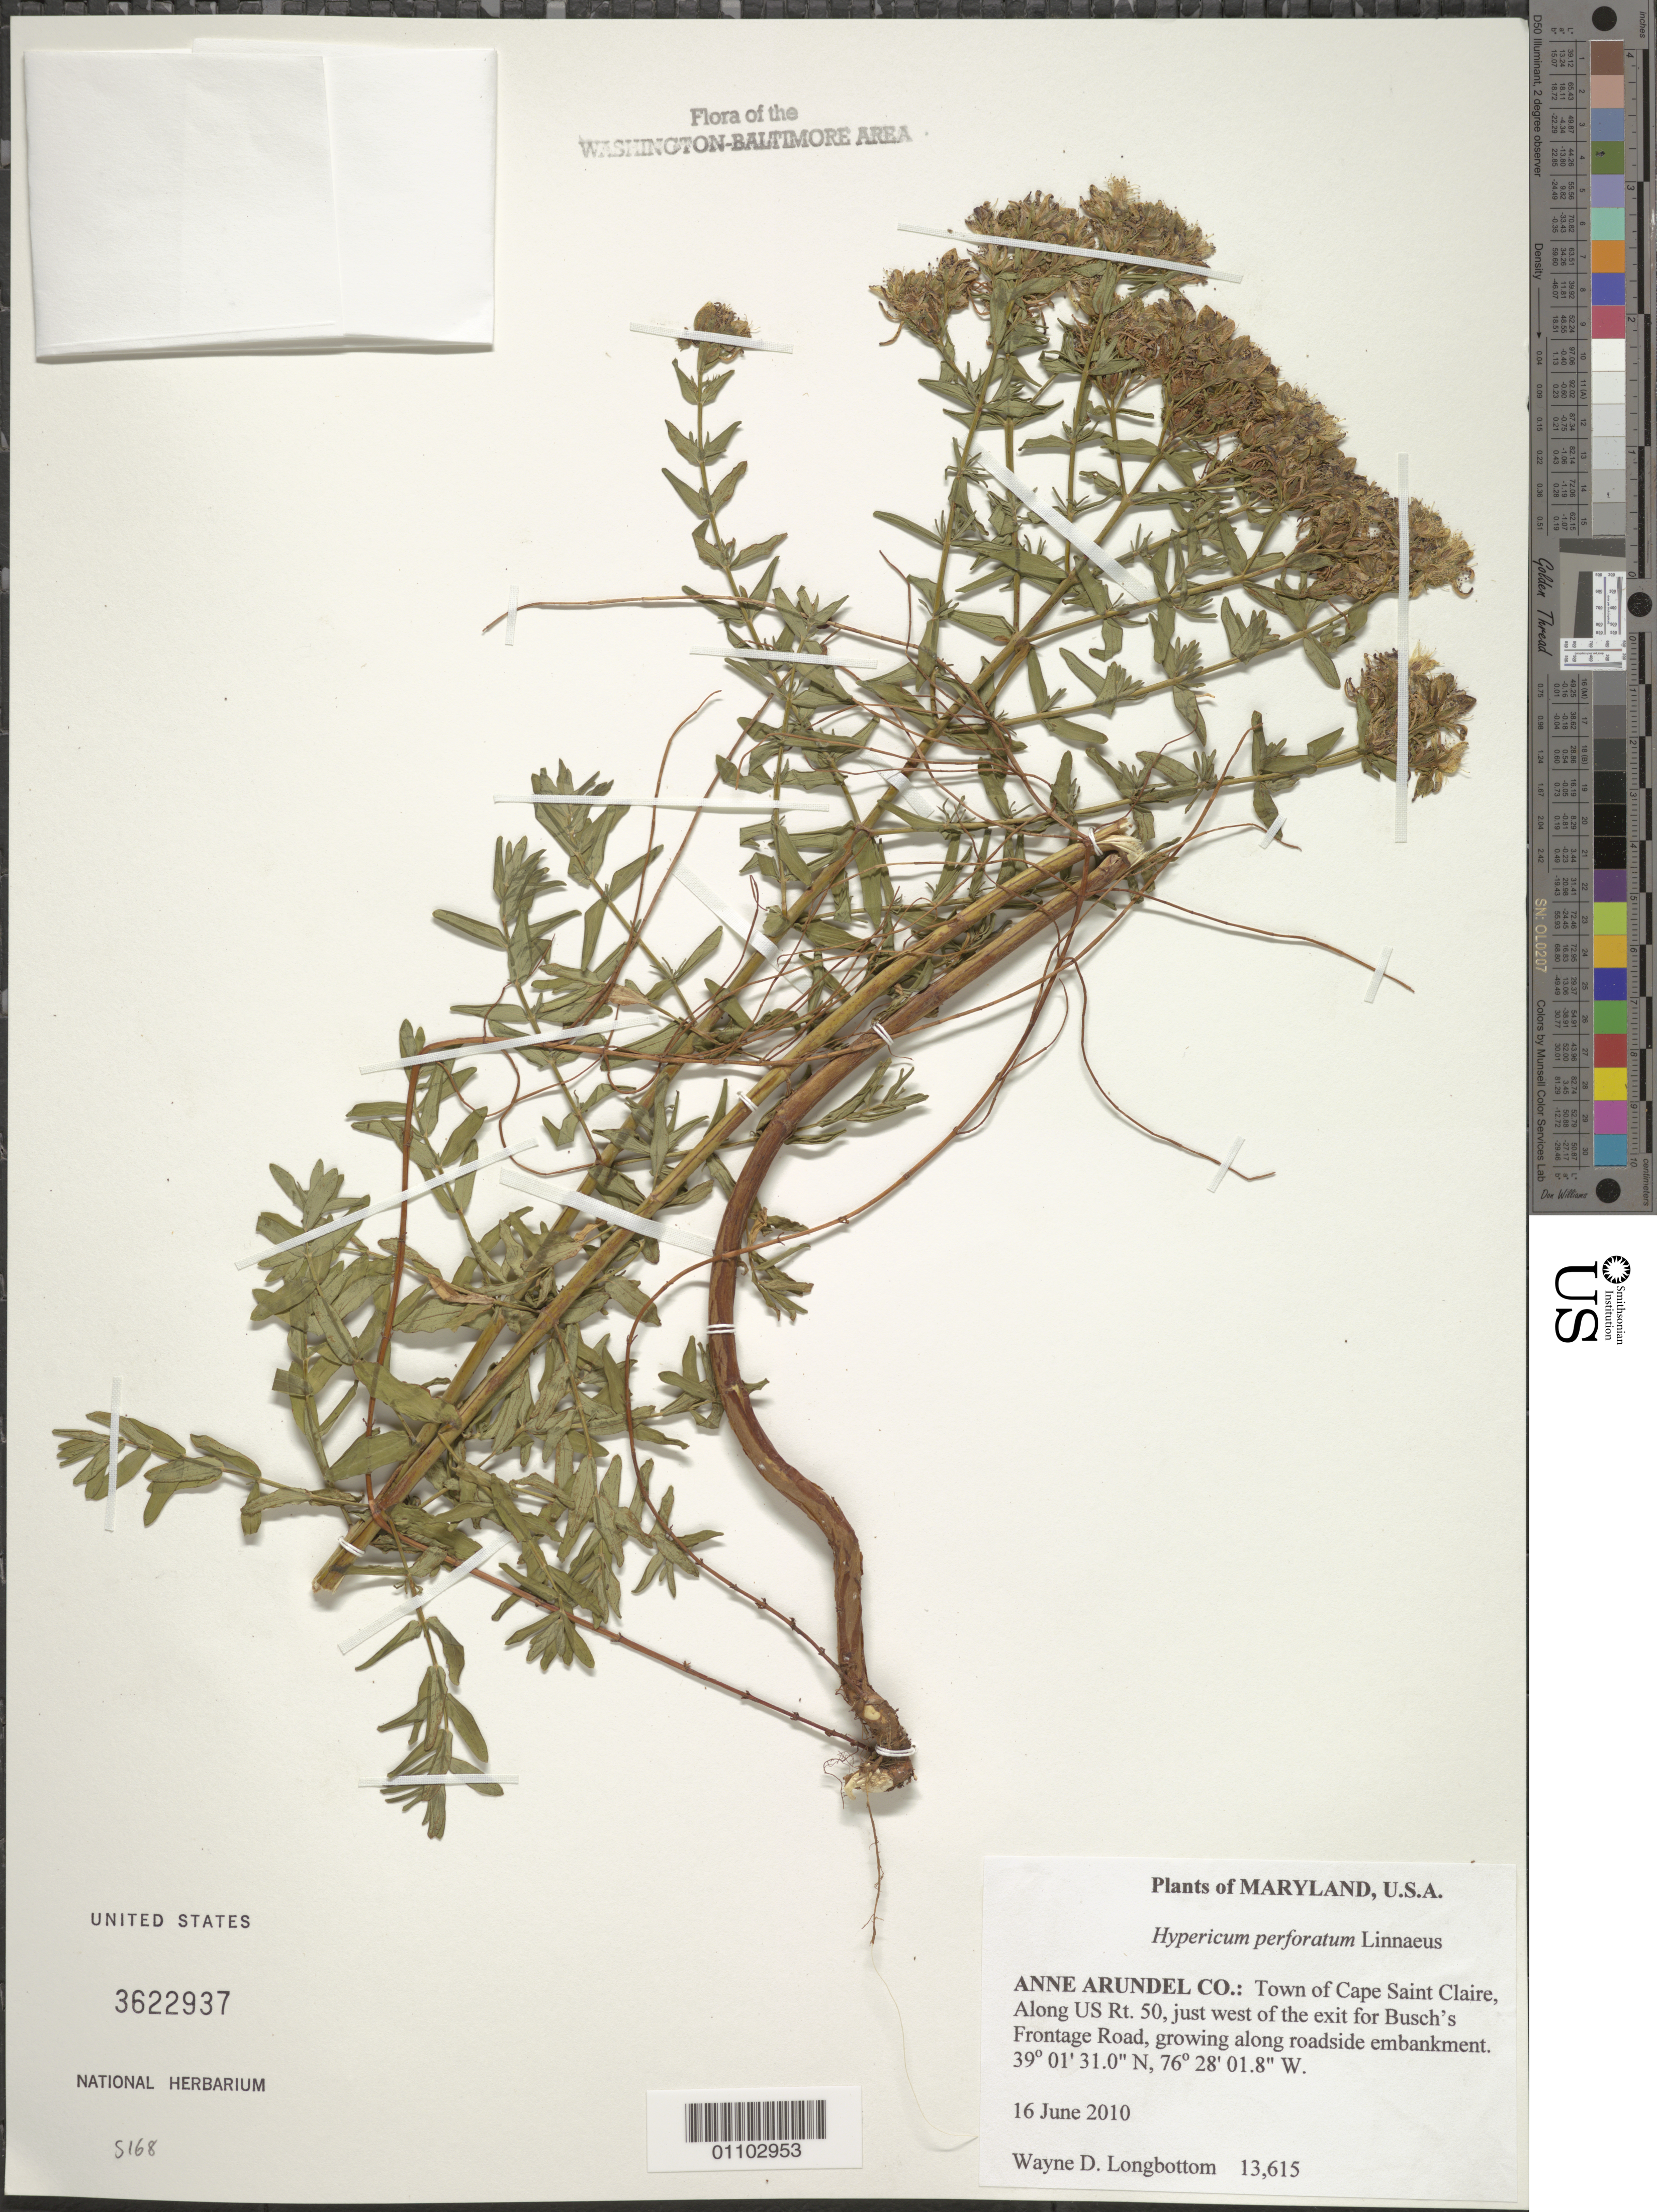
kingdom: Plantae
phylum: Tracheophyta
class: Magnoliopsida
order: Malpighiales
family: Hypericaceae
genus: Hypericum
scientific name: Hypericum perforatum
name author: L.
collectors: W. D. Longbottom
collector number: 13615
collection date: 2010-06-16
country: United States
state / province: Maryland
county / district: Anne Arundel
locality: Town of Cape Saint Claire, along US Rt. 50, just west of the exit for Busch's Frontage Road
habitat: Growing along roadside embankment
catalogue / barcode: US 3622937